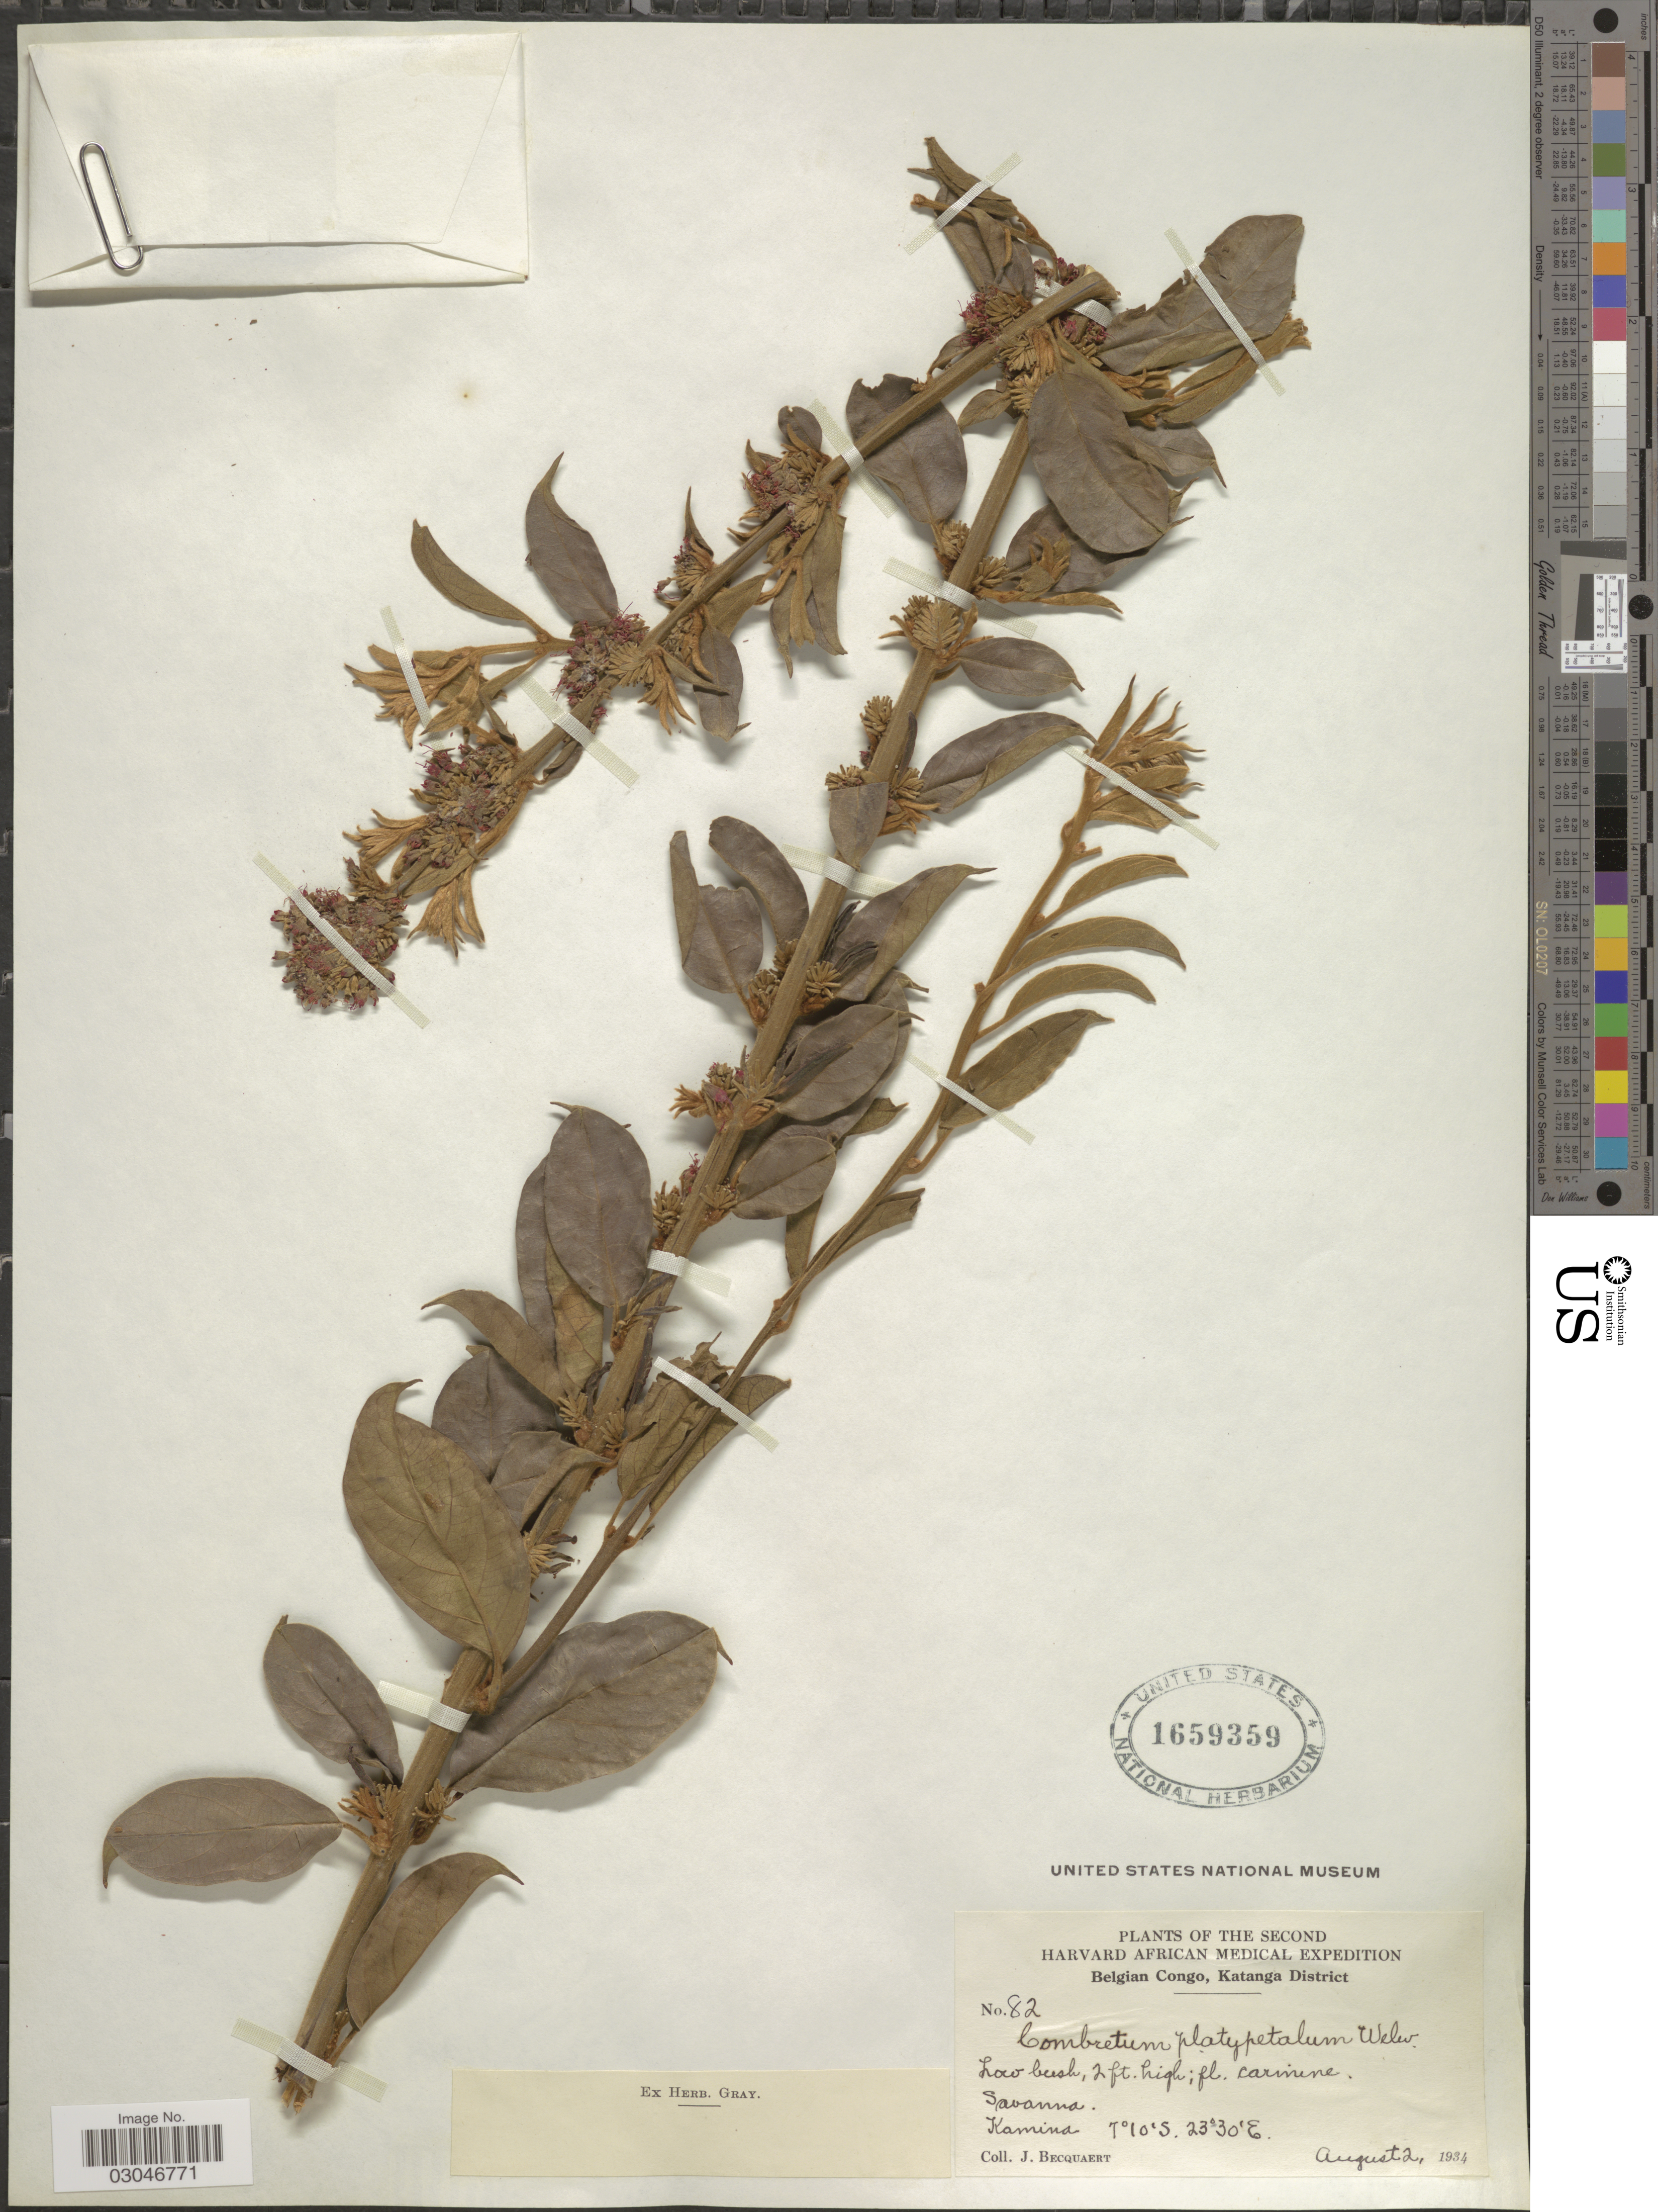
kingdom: Plantae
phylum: Tracheophyta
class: Magnoliopsida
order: Myrtales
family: Combretaceae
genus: Combretum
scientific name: Combretum platypetalum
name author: Welw. ex M.A. Lawson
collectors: J. Becquaert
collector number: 82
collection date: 1934-08-02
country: Congo, Democratic Republic of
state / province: Haut-Lomami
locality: Katanga District. Kamina.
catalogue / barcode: US 1659359